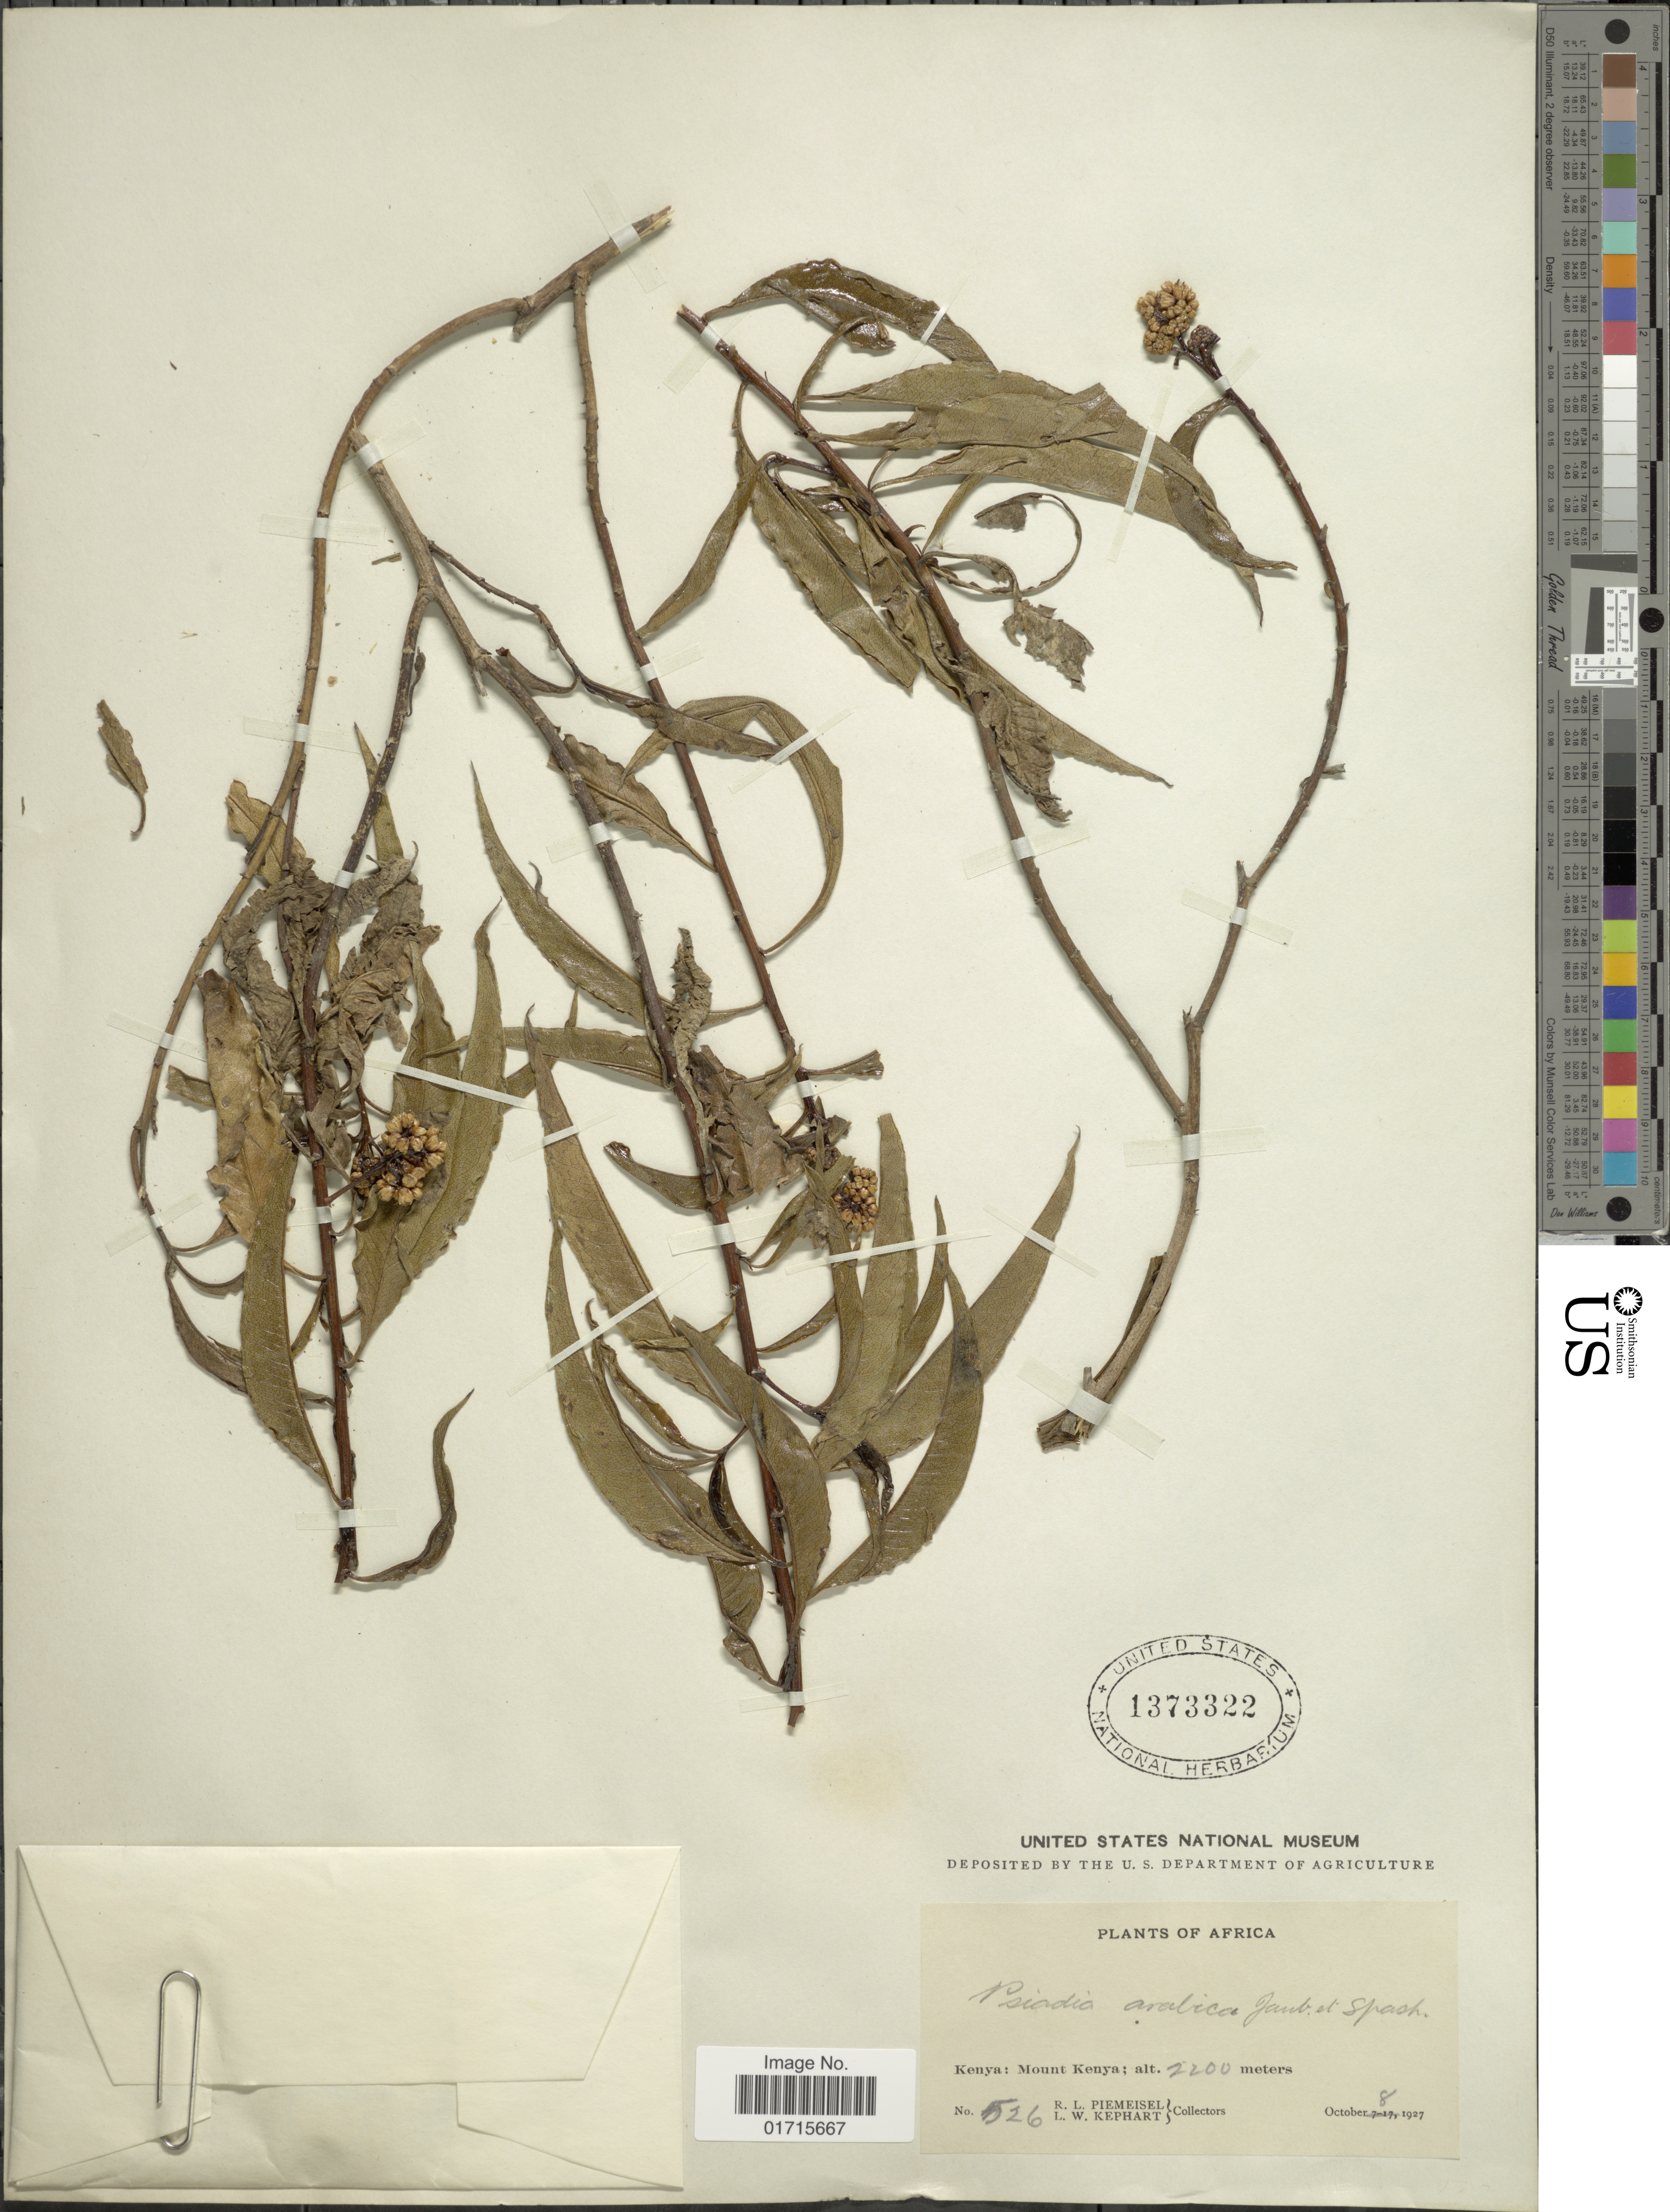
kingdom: Plantae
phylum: Tracheophyta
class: Magnoliopsida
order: Asterales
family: Asteraceae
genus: Psiadia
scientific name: Psiadia arabica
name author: Jaub. & Spach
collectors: R. L. Piemeisel & L. W. Kephart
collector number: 526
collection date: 1927-10-08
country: Kenya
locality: Africa. Kenya: Mount Kenya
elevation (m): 2200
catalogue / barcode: US 1373322